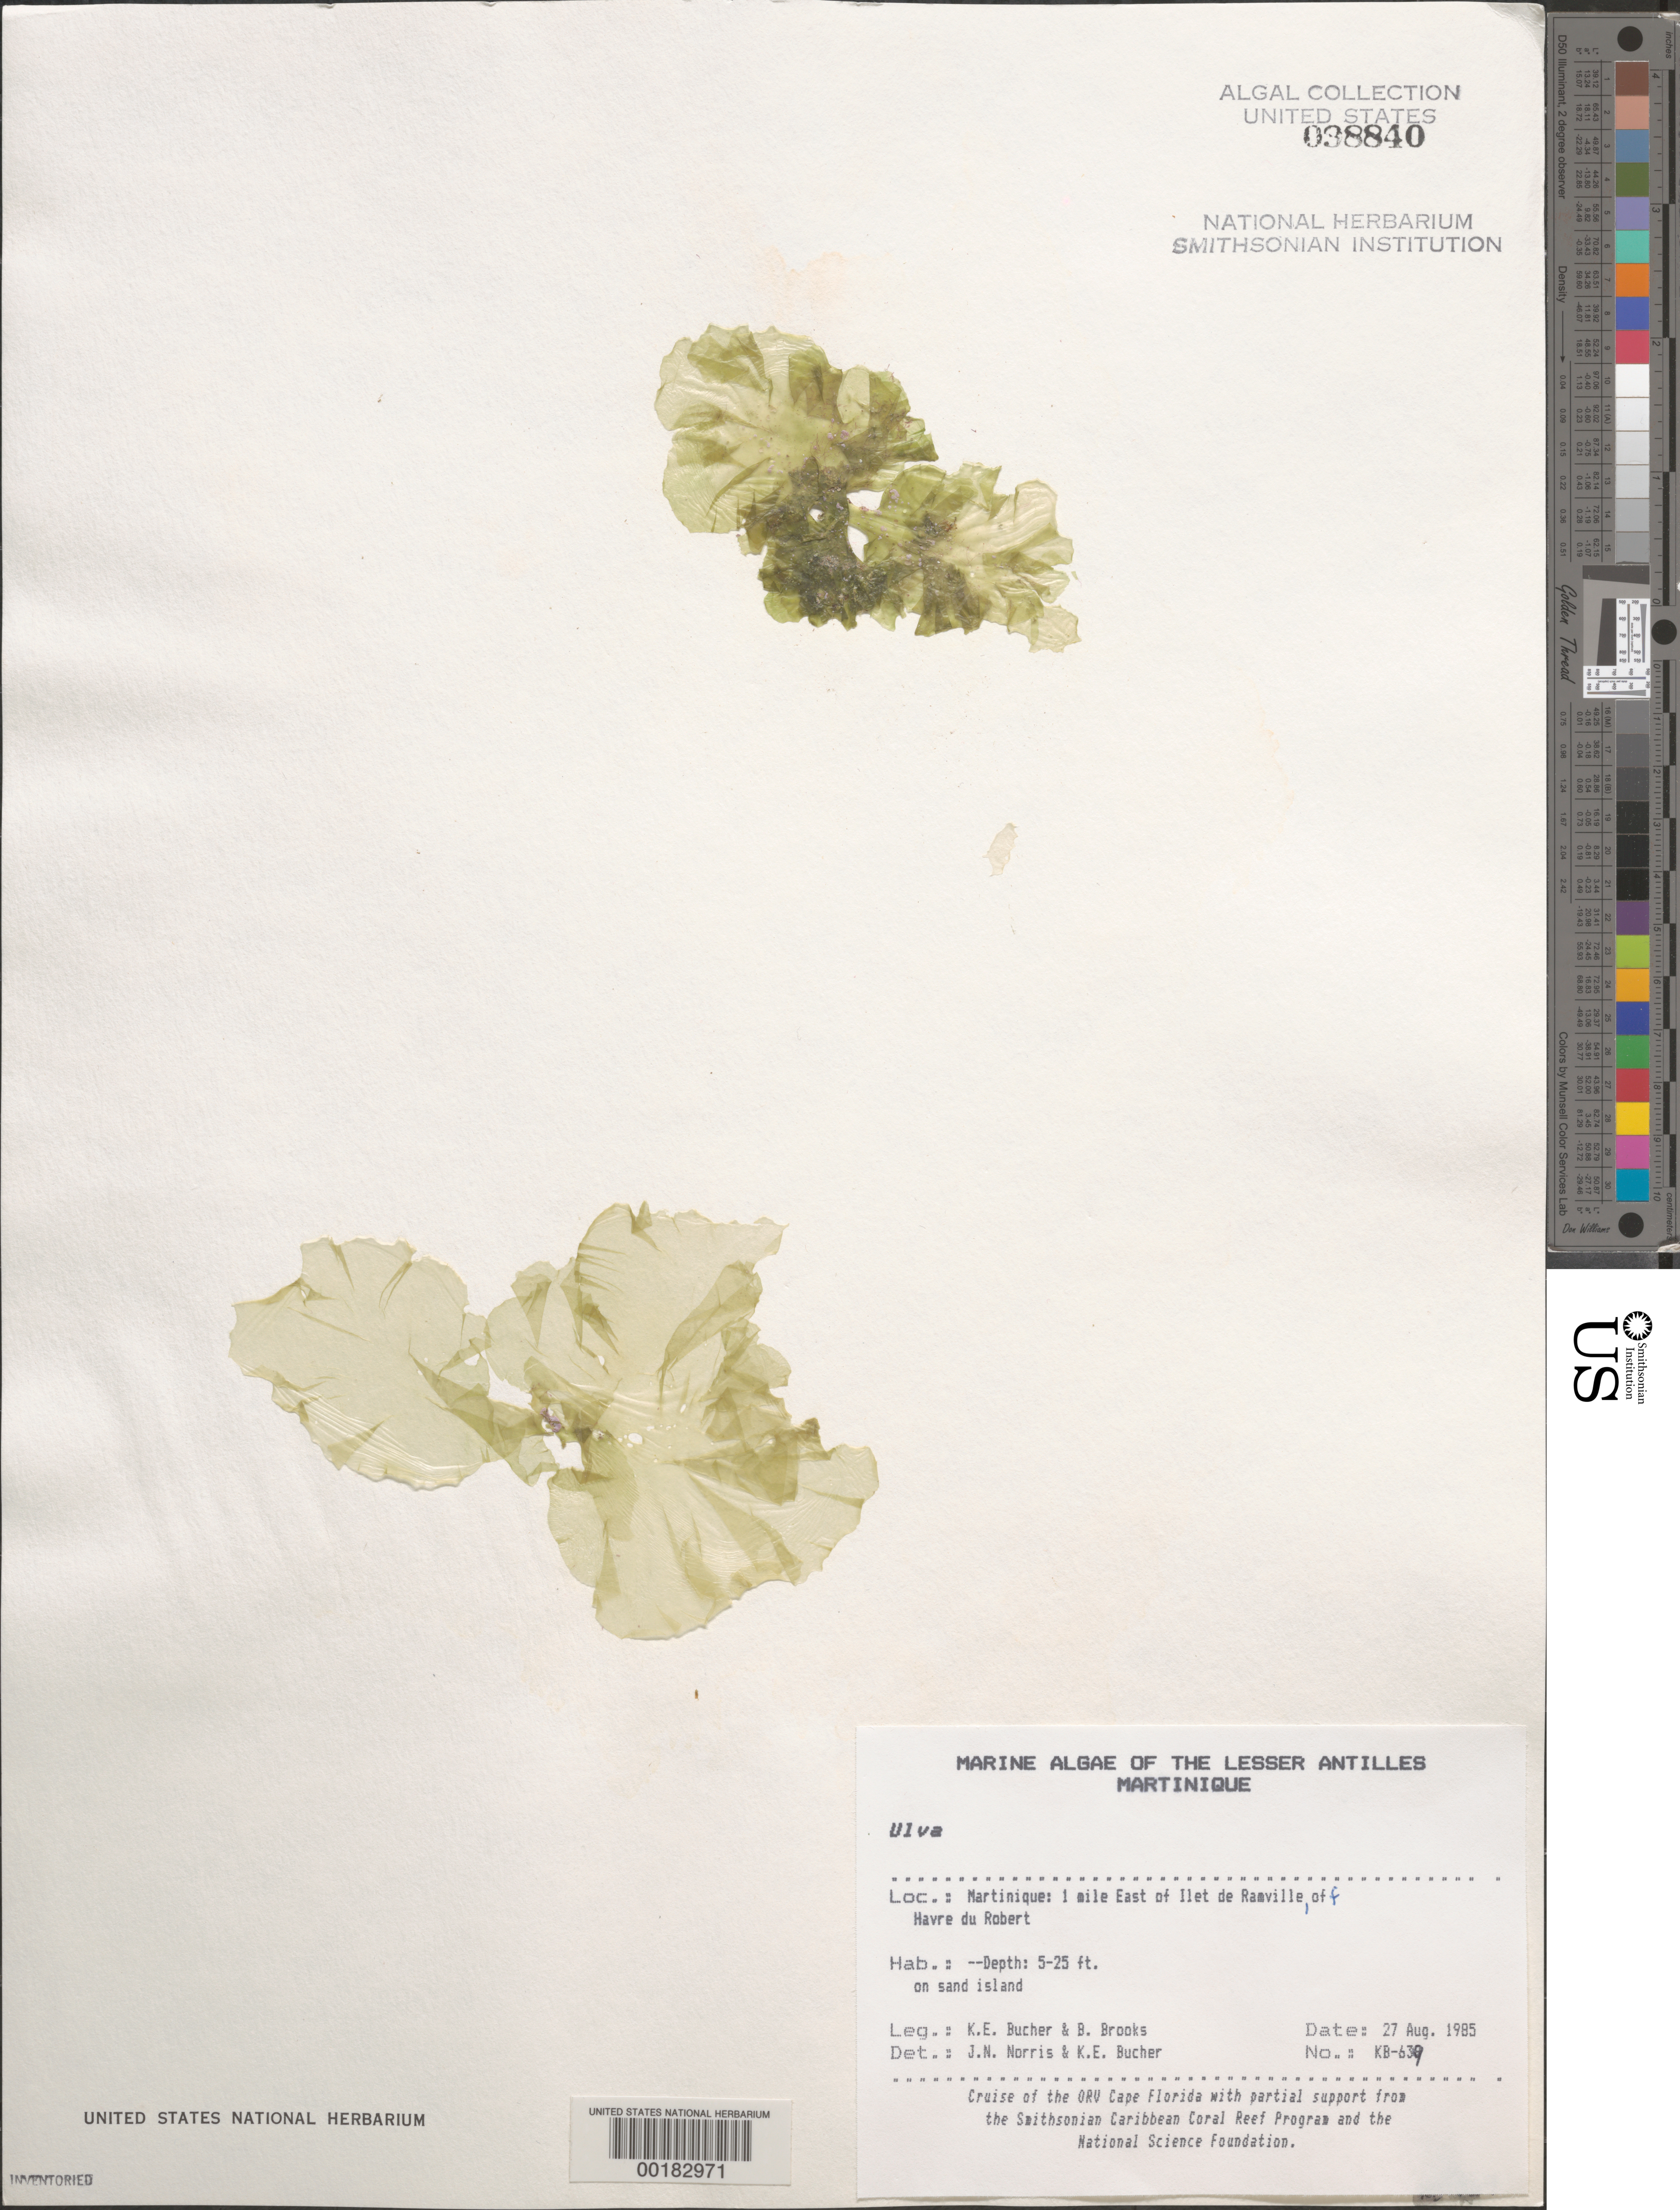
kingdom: Plantae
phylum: Chlorophyta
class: Ulvophyceae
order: Ulvales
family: Ulvaceae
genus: Ulva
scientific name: Ulva sp.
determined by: Norris, J. N.; Bucher, K. E.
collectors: K. E. Bucher & B. Brooks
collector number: Kb-639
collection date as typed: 27 Aug 1985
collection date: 1985-08-27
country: Martinique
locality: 1 mile east of Ilet de Ramville, off Havre du Robert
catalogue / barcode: US 98840